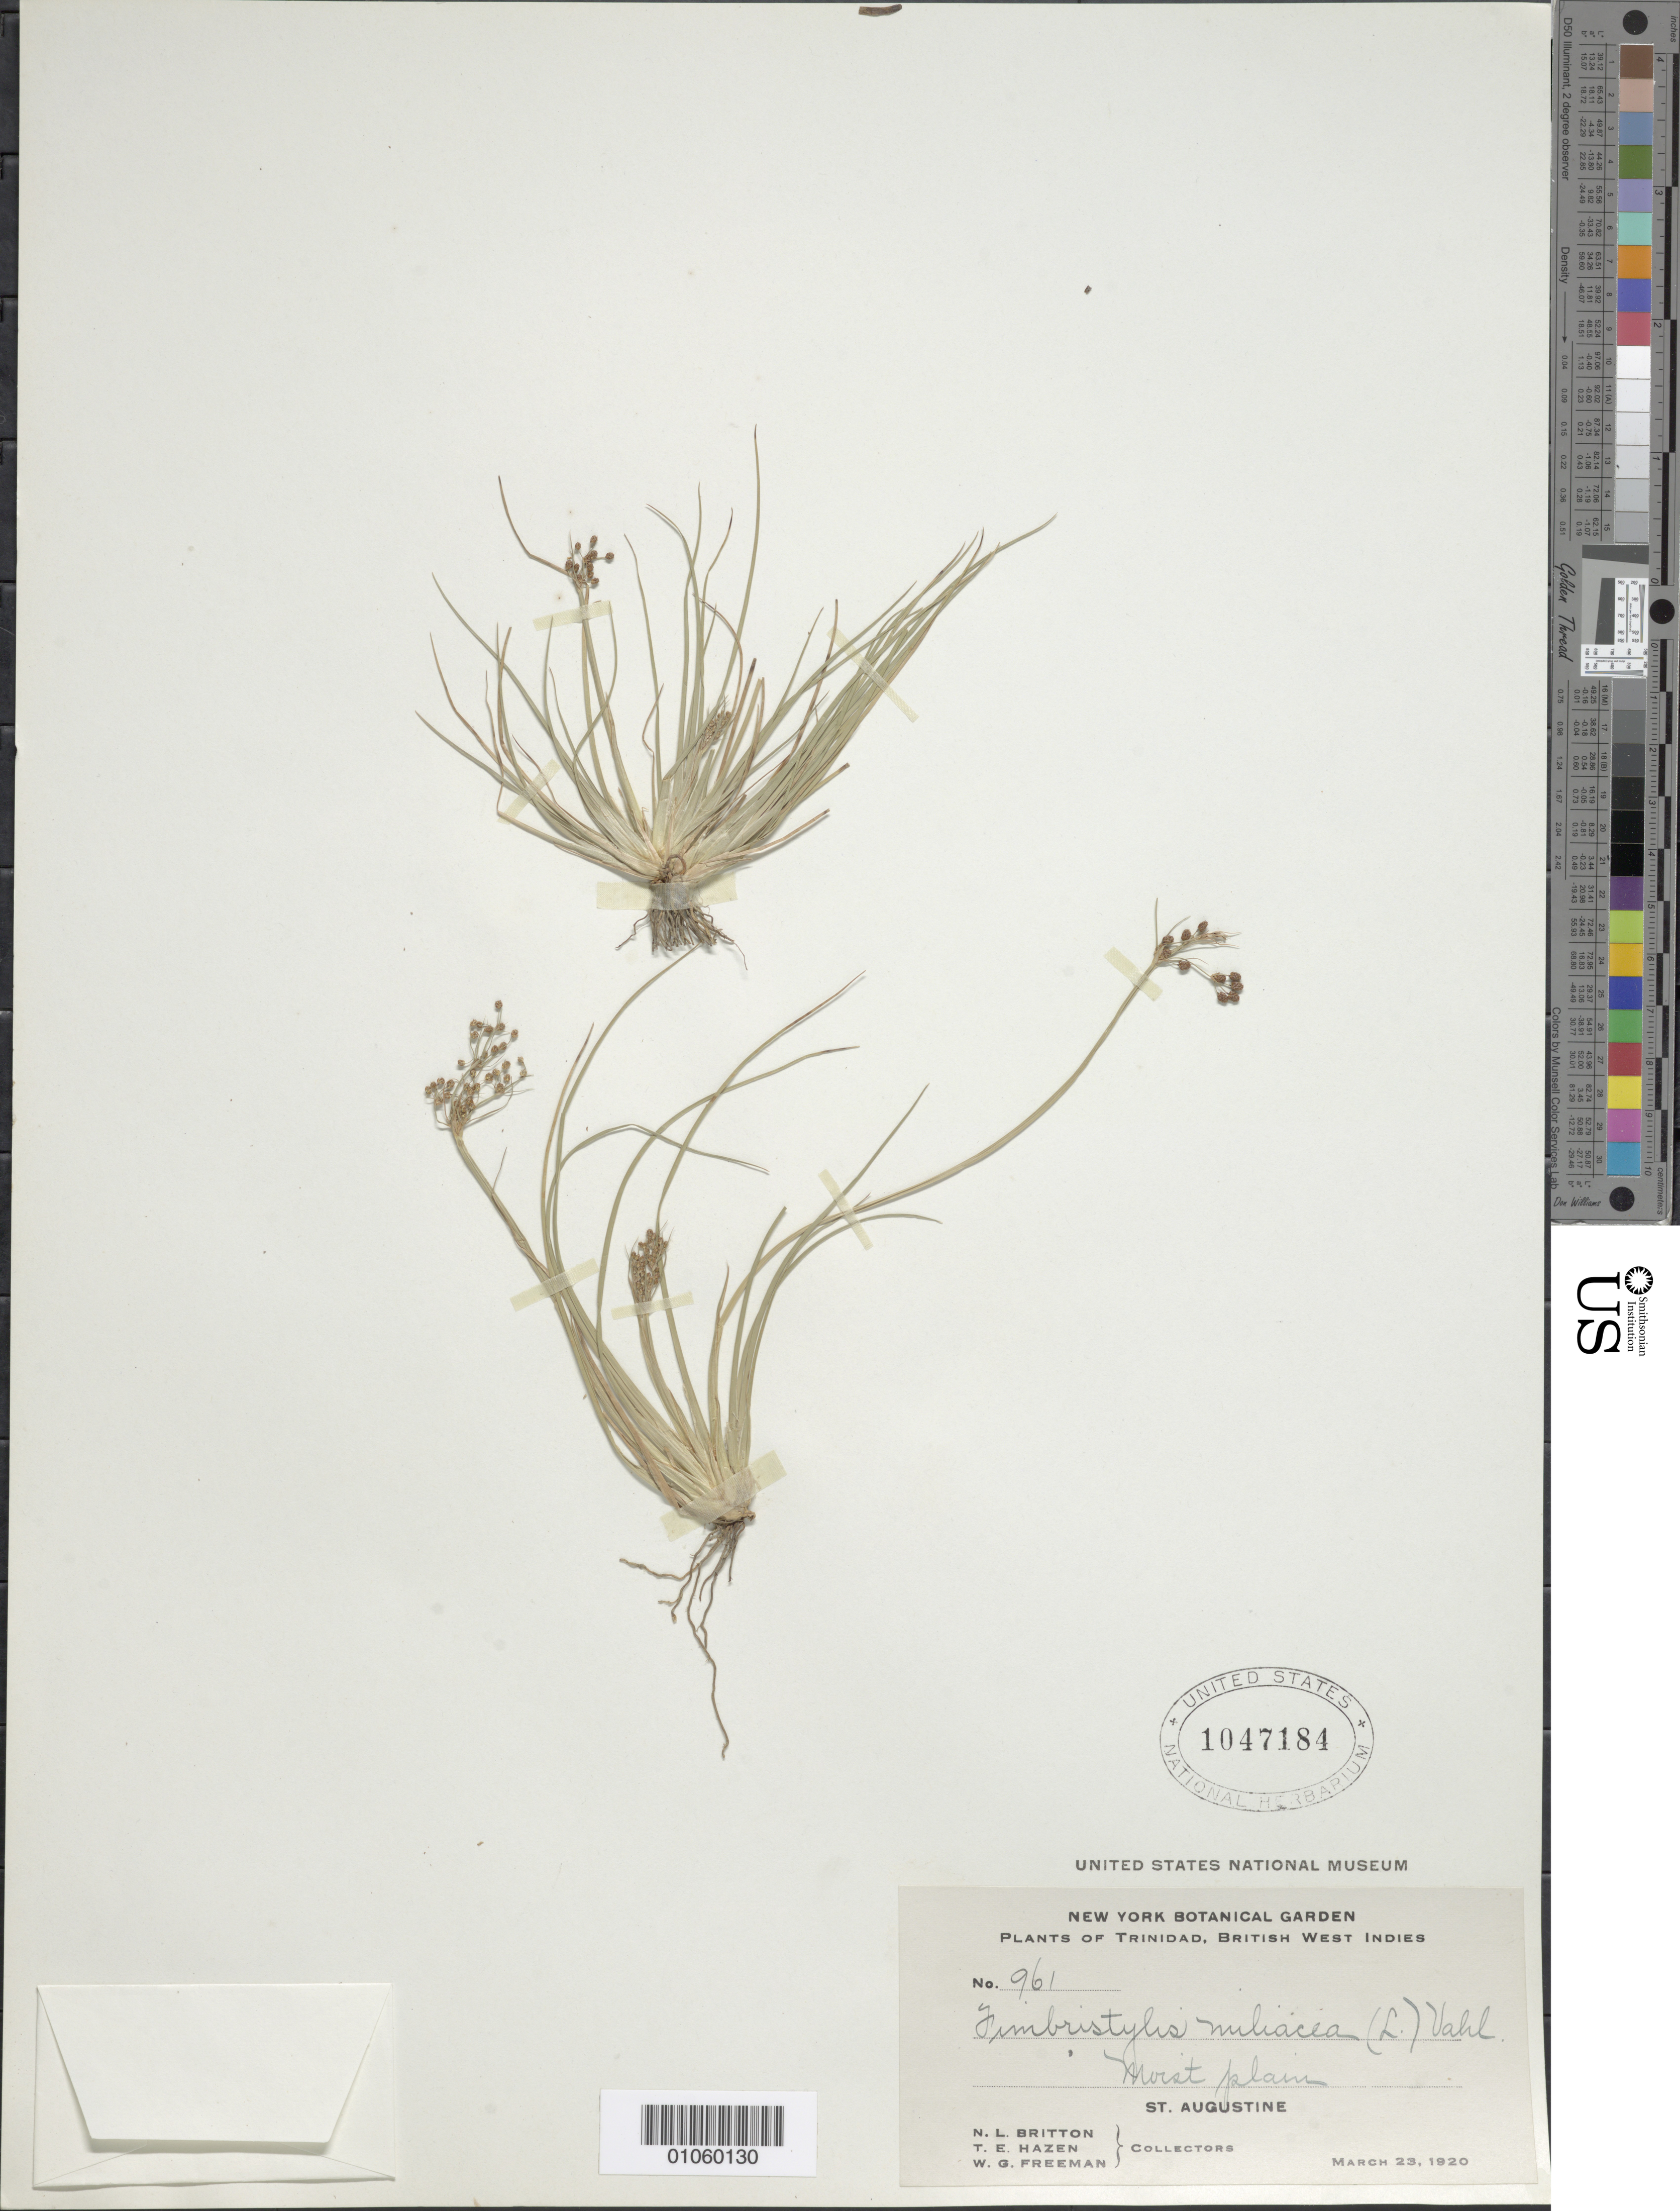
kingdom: Plantae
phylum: Tracheophyta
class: Liliopsida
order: Poales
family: Cyperaceae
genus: Fimbristylis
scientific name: Fimbristylis littoralis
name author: Gaudich.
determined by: Strong, M. T., (US), Smithsonian Institution - National Museum of Natural History (UNITED STATES)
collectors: N. Britton, T. E. Hazen & W. Freeman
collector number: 961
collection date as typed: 23 Mar 1920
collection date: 1920-03-23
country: Trinidad and Tobago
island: Trinidad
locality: St. Augustine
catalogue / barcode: US 1047184